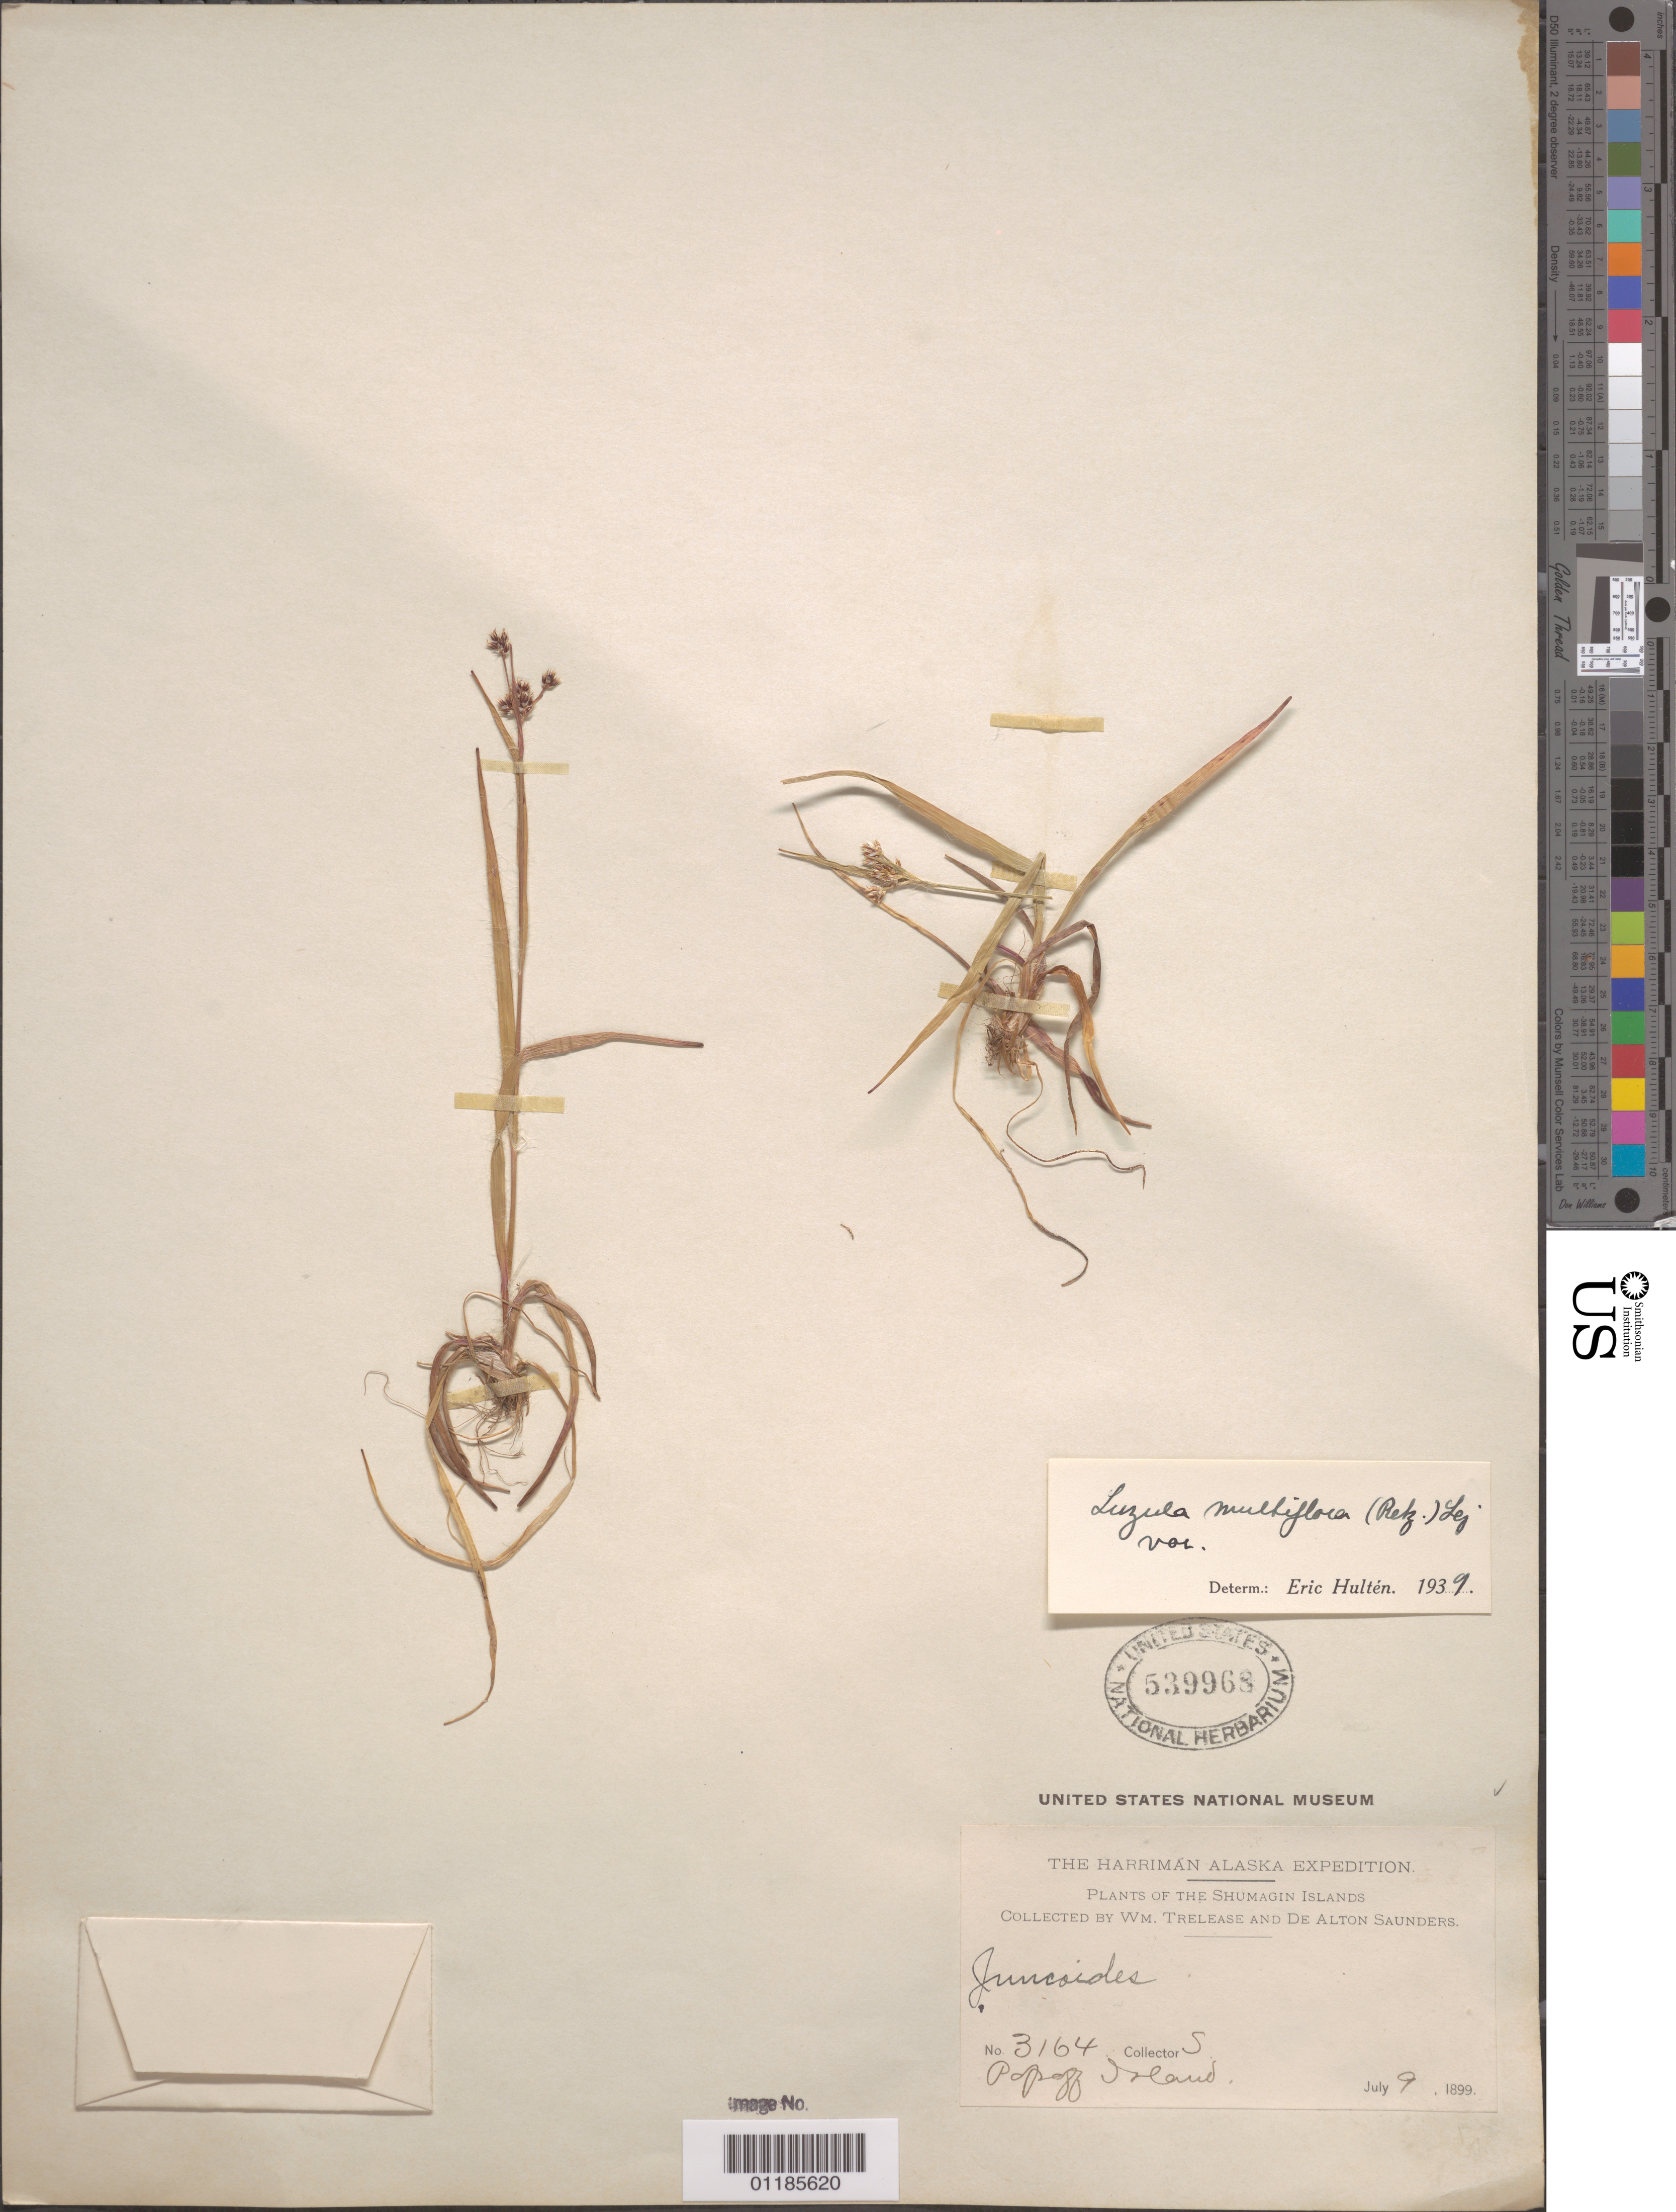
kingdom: Plantae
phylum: Tracheophyta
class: Liliopsida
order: Poales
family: Juncaceae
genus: Luzula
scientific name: Luzula multiflora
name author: (Ehrh.) Lej.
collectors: W. Trelease & D. Saunders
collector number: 3164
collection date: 1899-07-09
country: United States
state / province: Alaska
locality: Popoff Island.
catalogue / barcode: US 539968